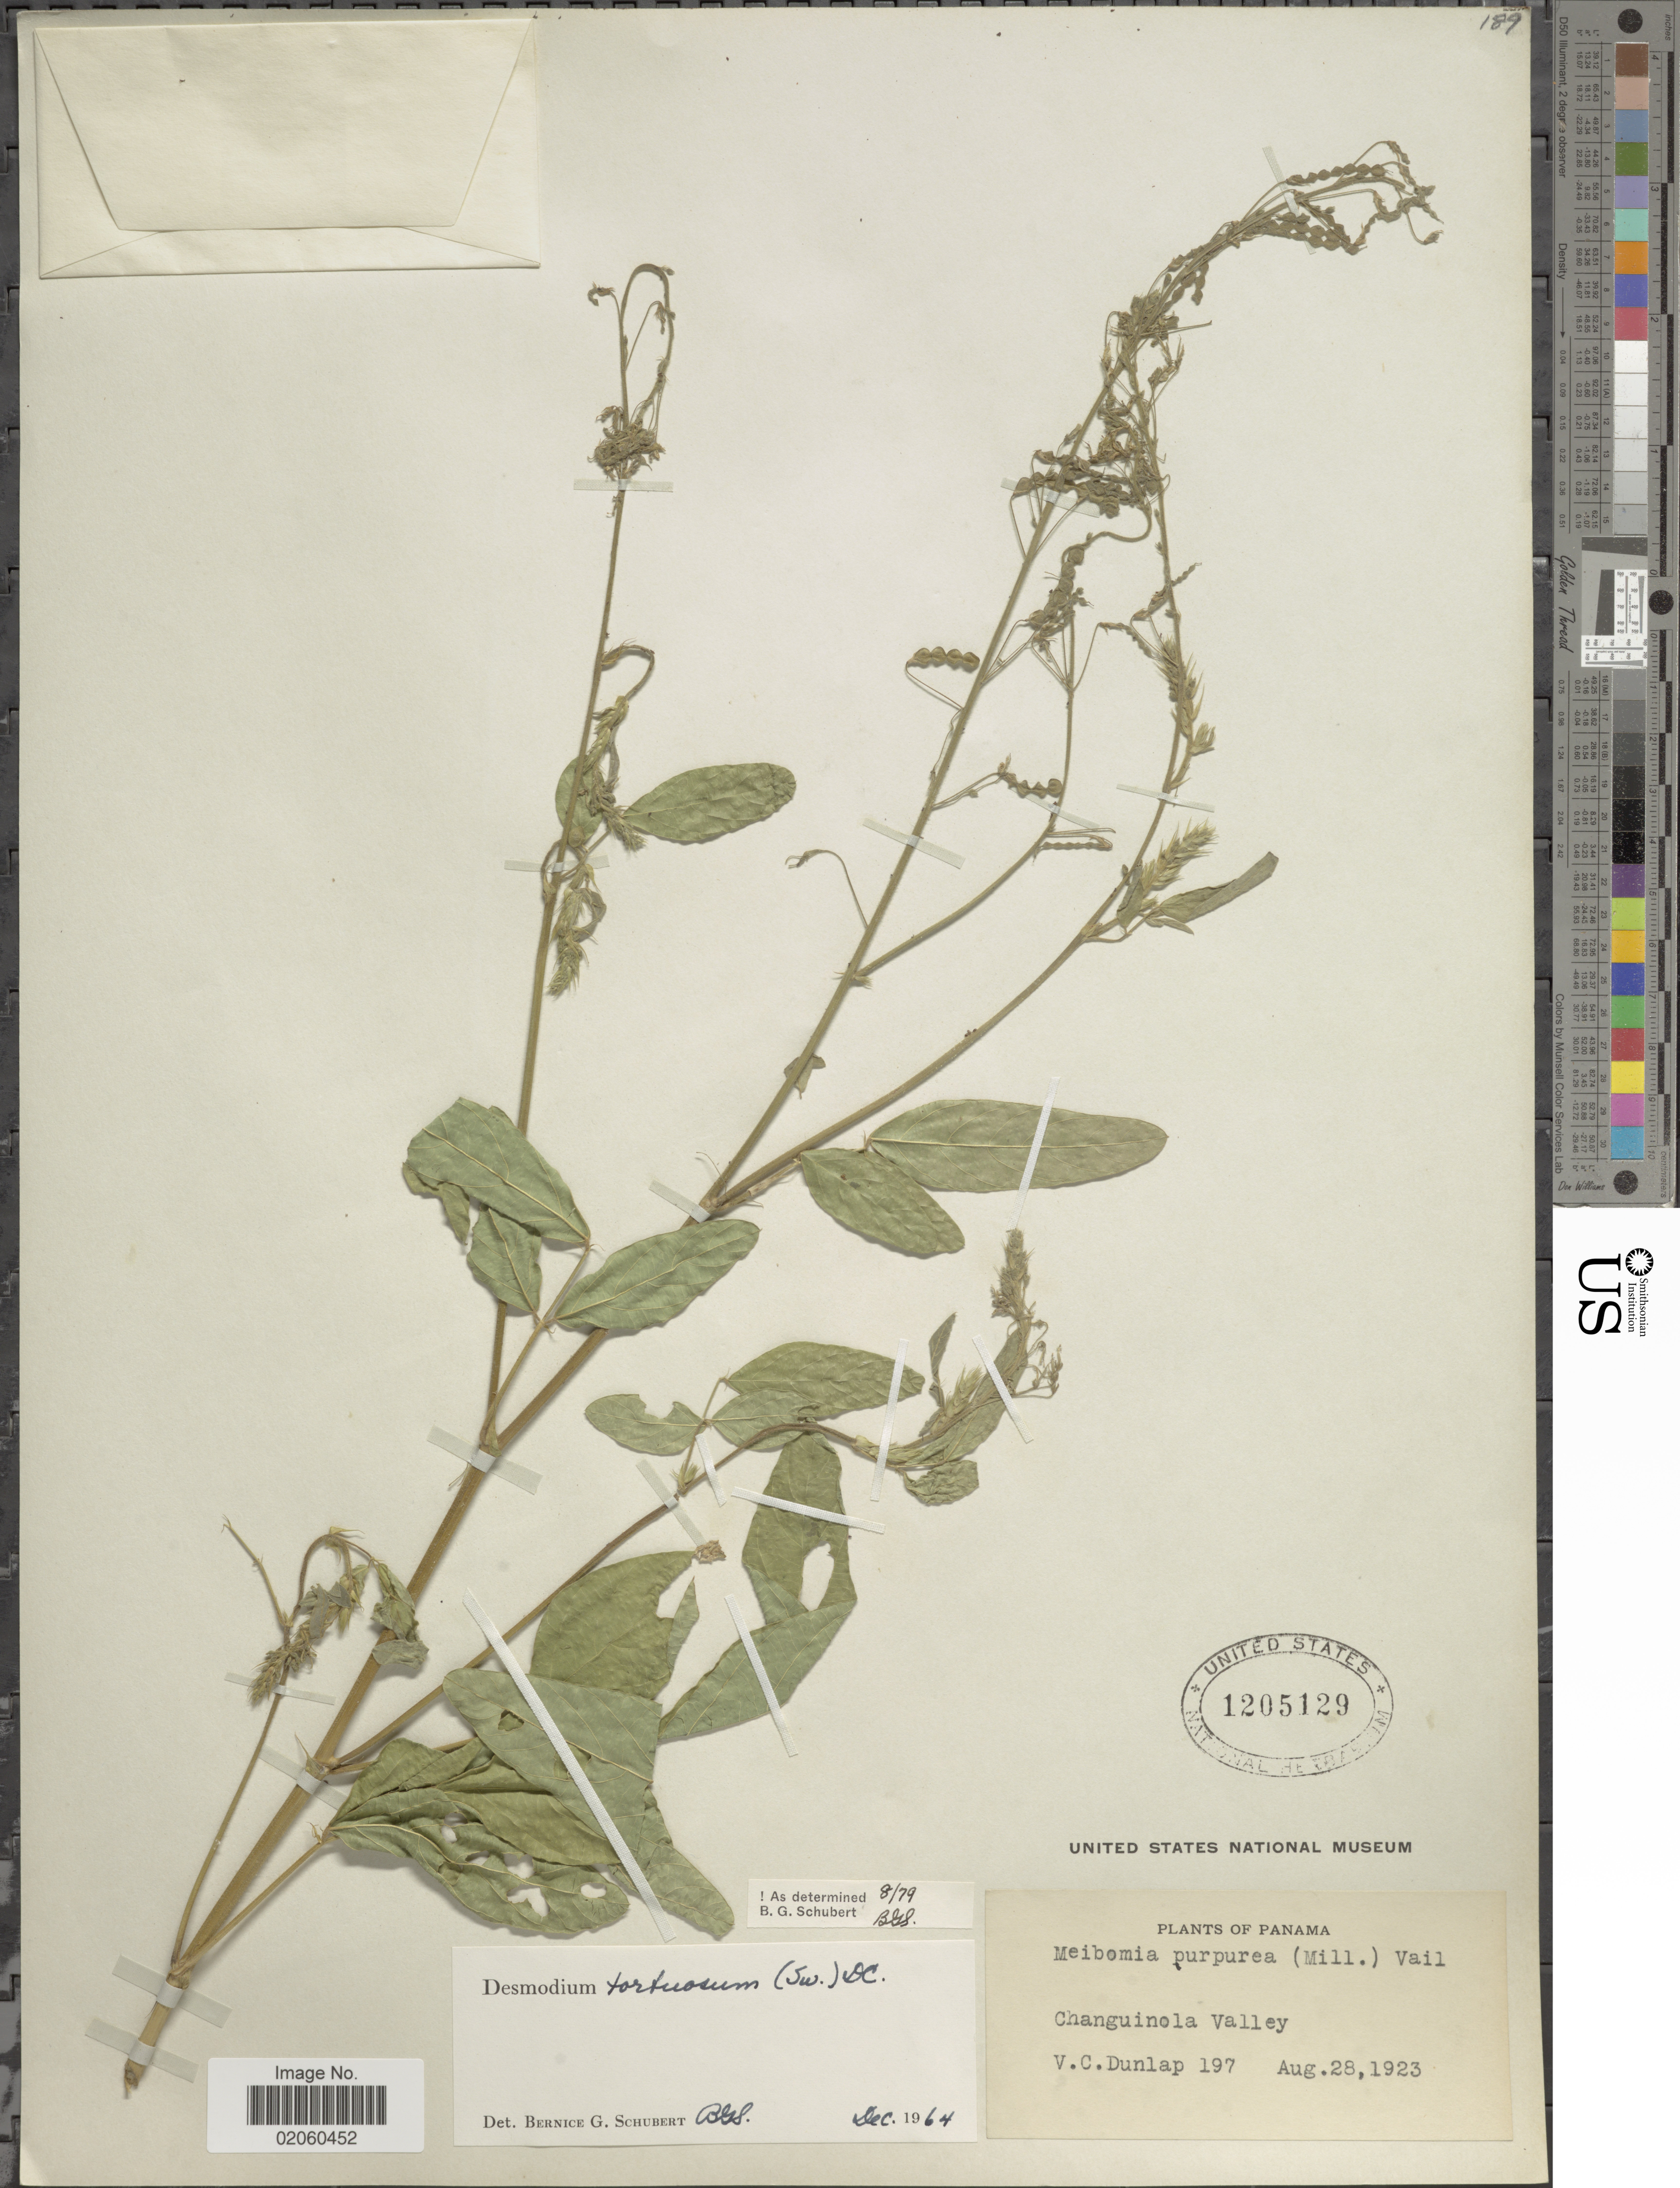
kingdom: Plantae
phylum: Tracheophyta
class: Magnoliopsida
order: Fabales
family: Fabaceae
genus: Desmodium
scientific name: Desmodium tortuosum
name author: (Sw.) DC.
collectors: V. C. Dunlap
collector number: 197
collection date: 1923-08-28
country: Panama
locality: Changuinola Valley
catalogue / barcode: US 1205129